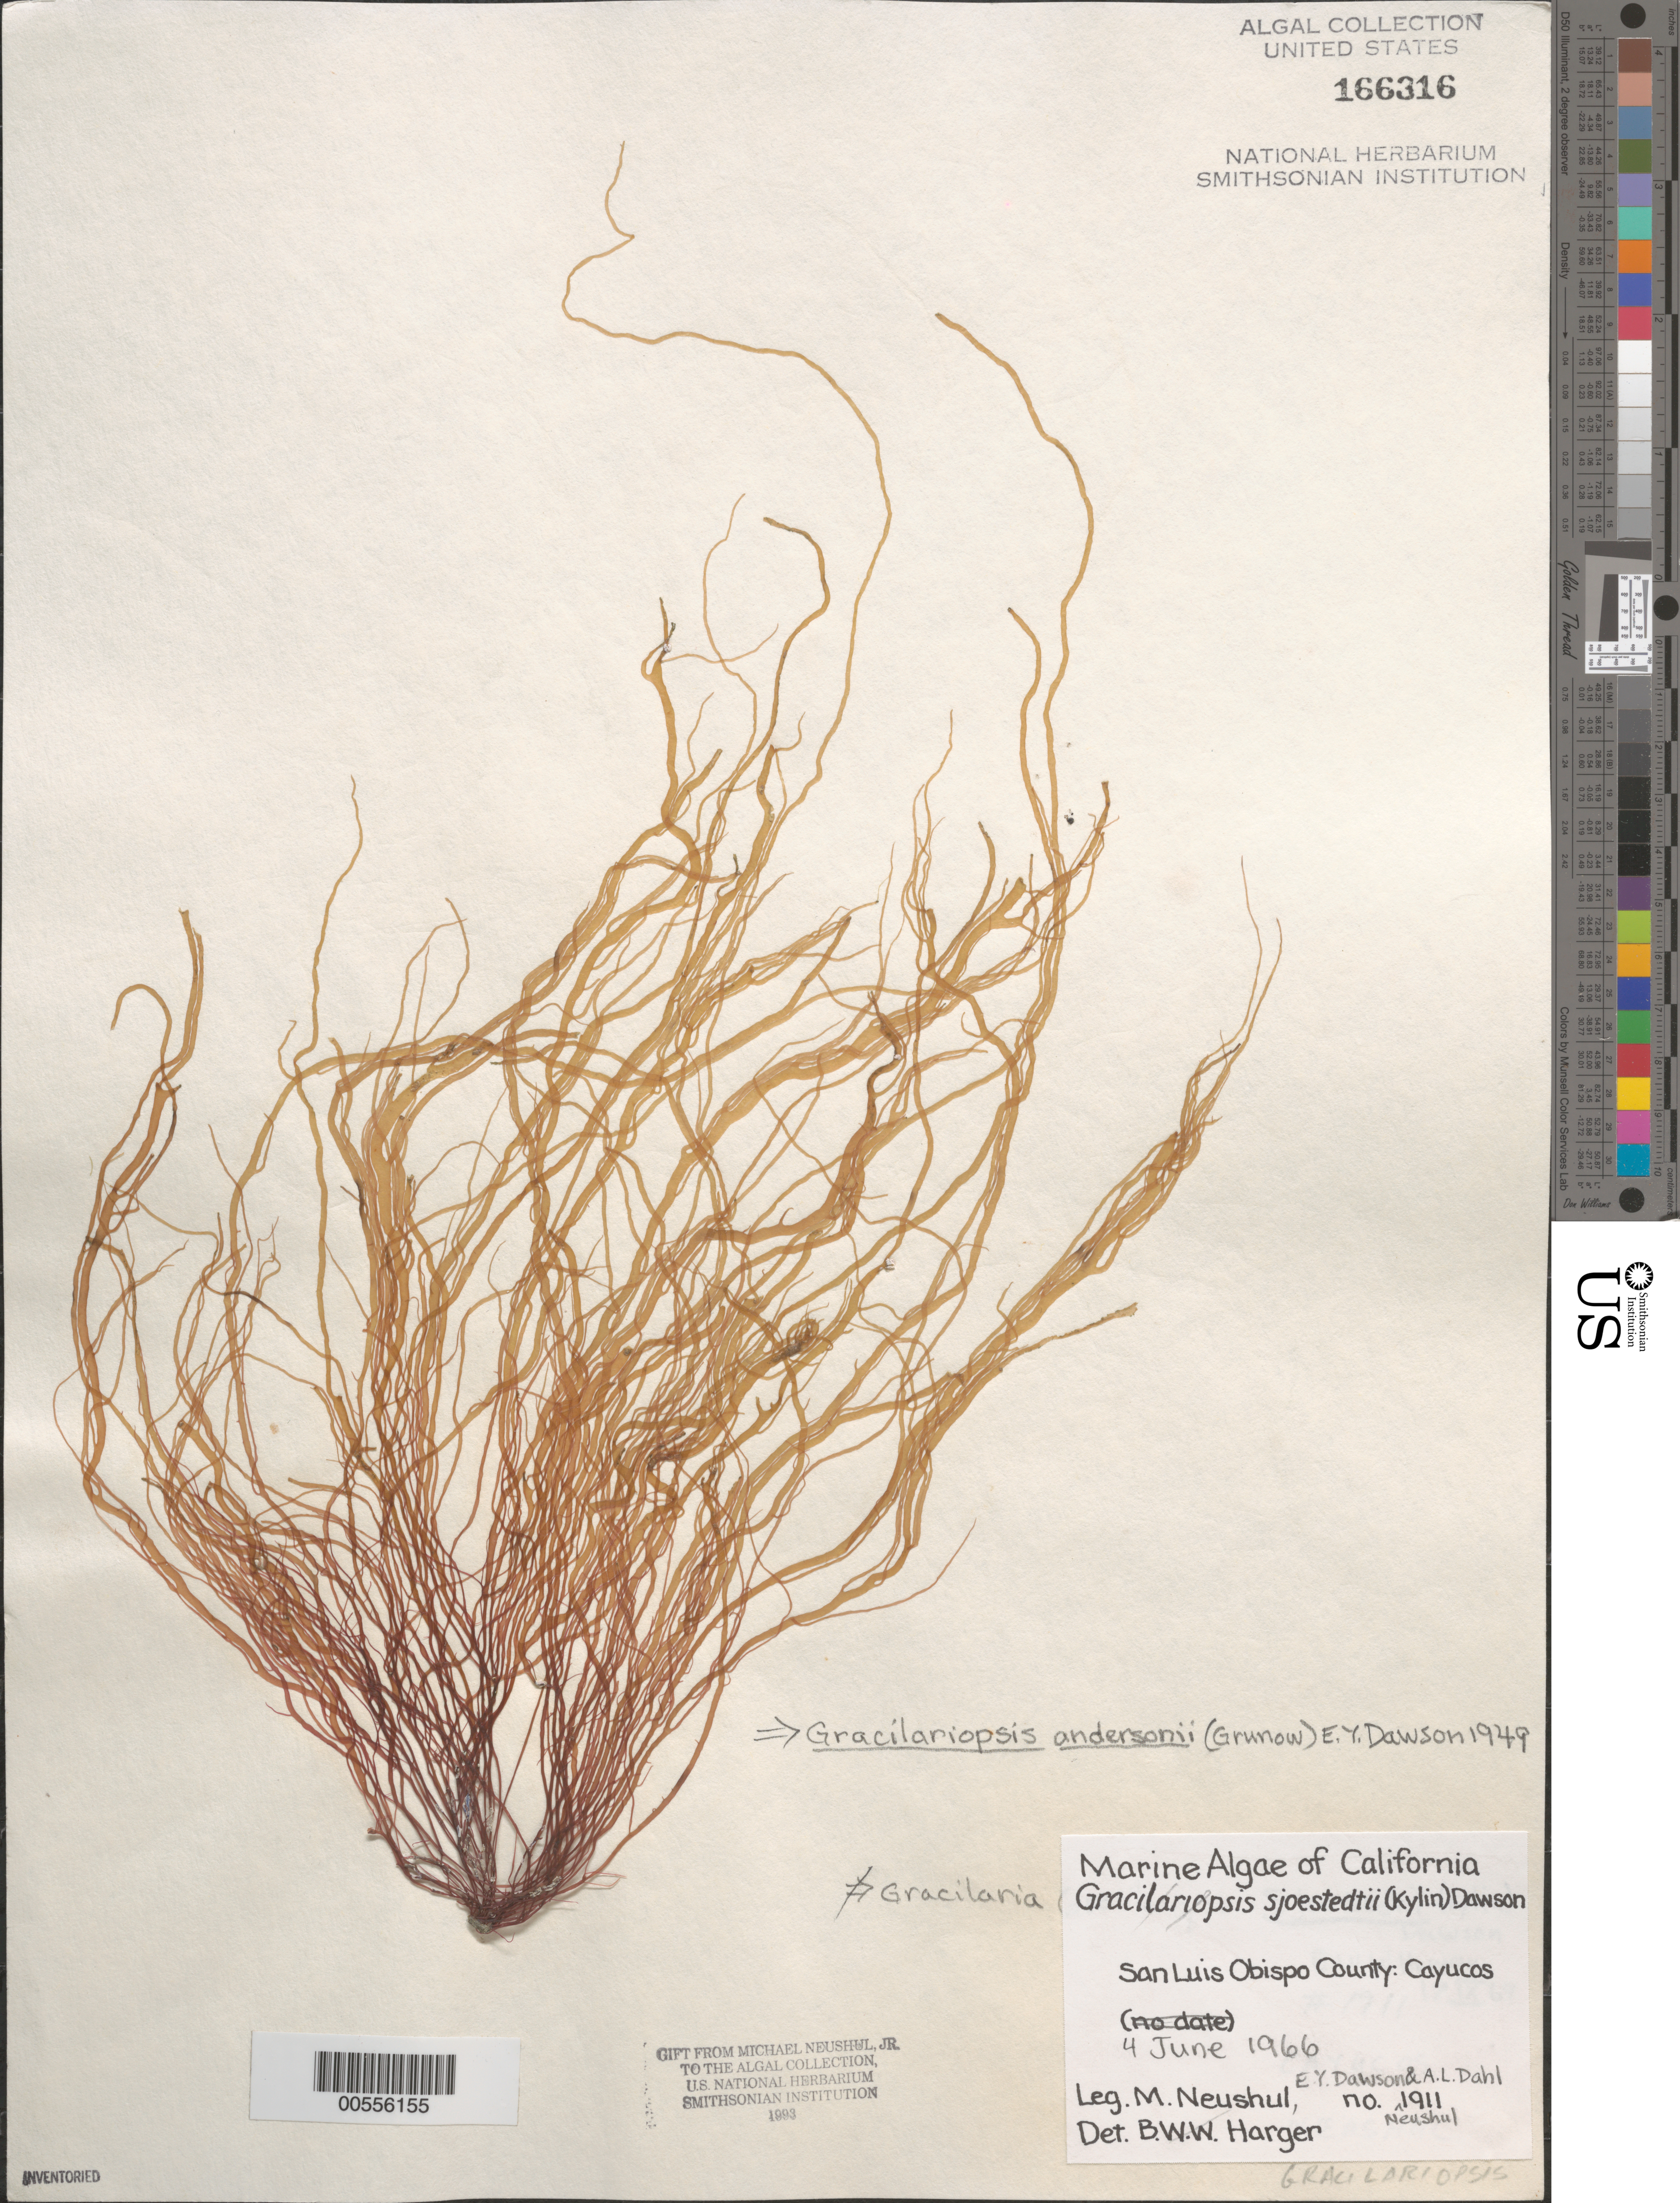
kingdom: Plantae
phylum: Rhodophyta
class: Florideophyceae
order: Gracilariales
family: Gracilariaceae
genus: Gracilariopsis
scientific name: Gracilariopsis andersonii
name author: (Grunow) E.Y. Dawson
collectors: M. Neushul, E. Y. Dawson & A. Dahl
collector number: Neushul 1911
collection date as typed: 04 Jun 1965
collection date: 1965-06-04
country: United States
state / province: California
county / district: San Luis Obispo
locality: Cayucos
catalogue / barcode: US 166316